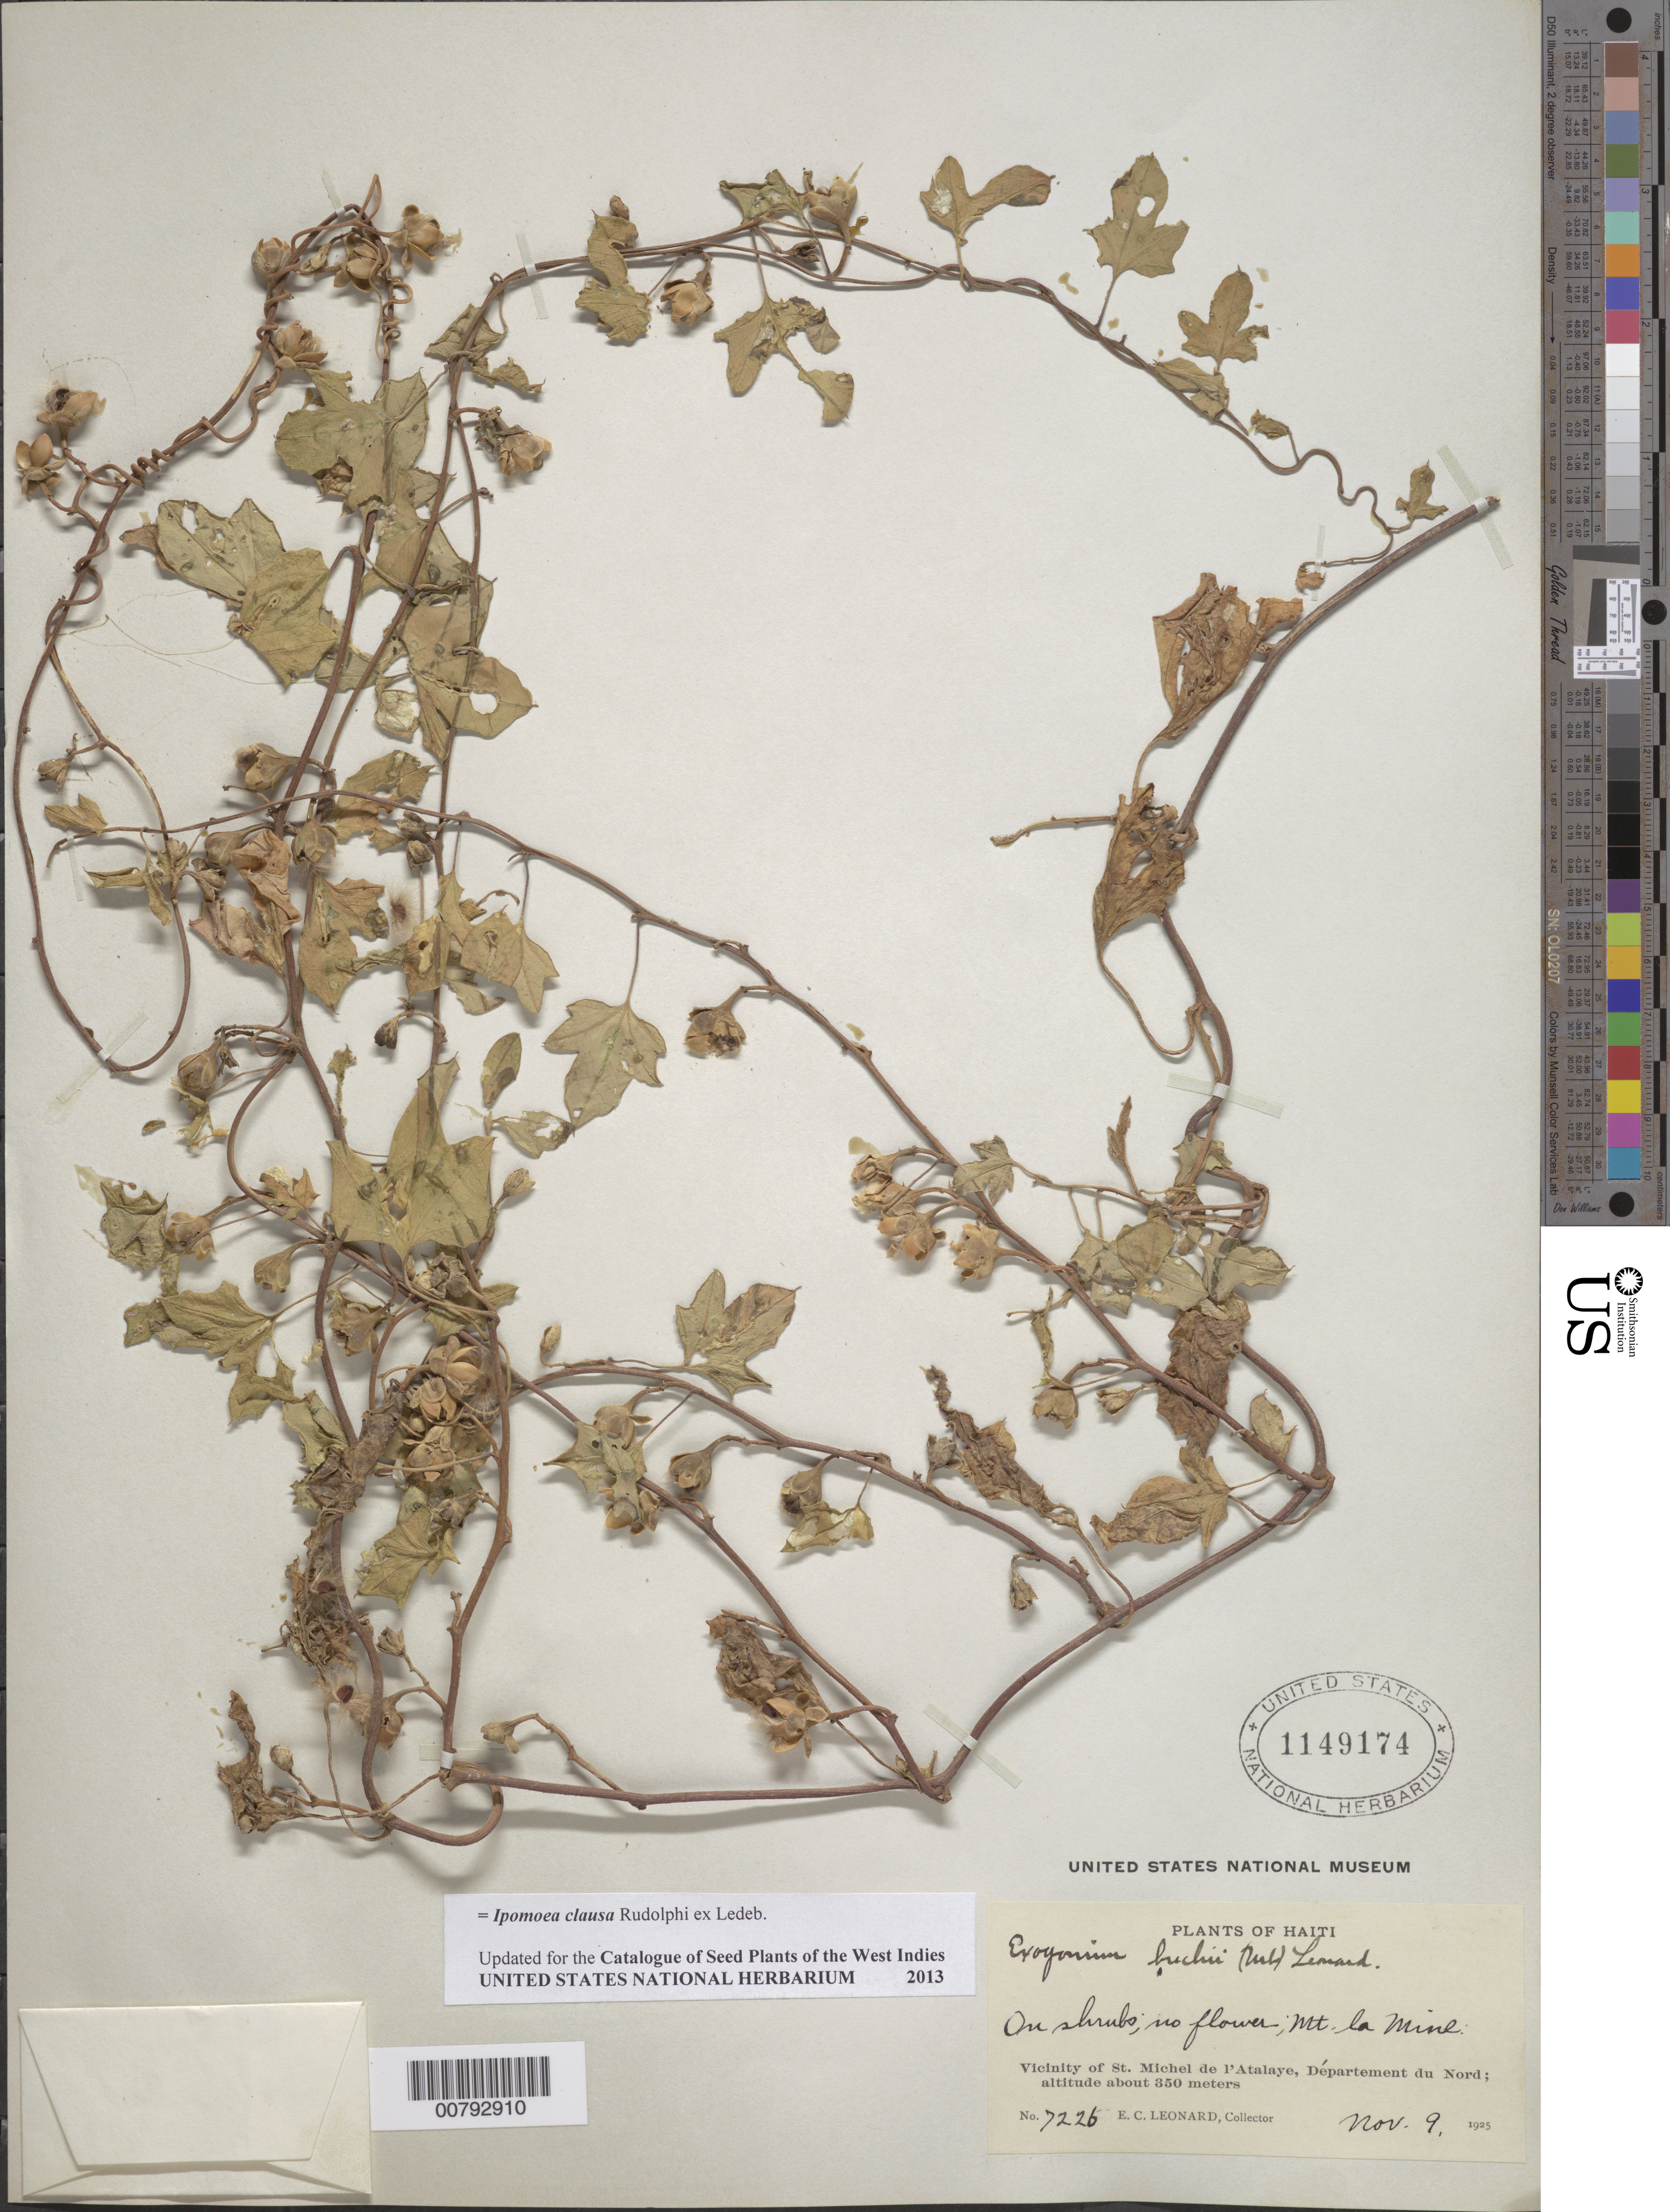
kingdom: Plantae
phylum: Tracheophyta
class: Magnoliopsida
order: Solanales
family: Convolvulaceae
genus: Ipomoea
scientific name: Ipomoea clausa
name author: Rudolphi ex Ledeb.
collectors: E. C. Leonard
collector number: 7226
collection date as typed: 09 Nov 1925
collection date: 1925-11-09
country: Haiti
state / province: Nord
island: Hispaniola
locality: Vicinity of St. michel de l'Atalaye, Mt. la Mine.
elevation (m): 350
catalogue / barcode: US 1149174